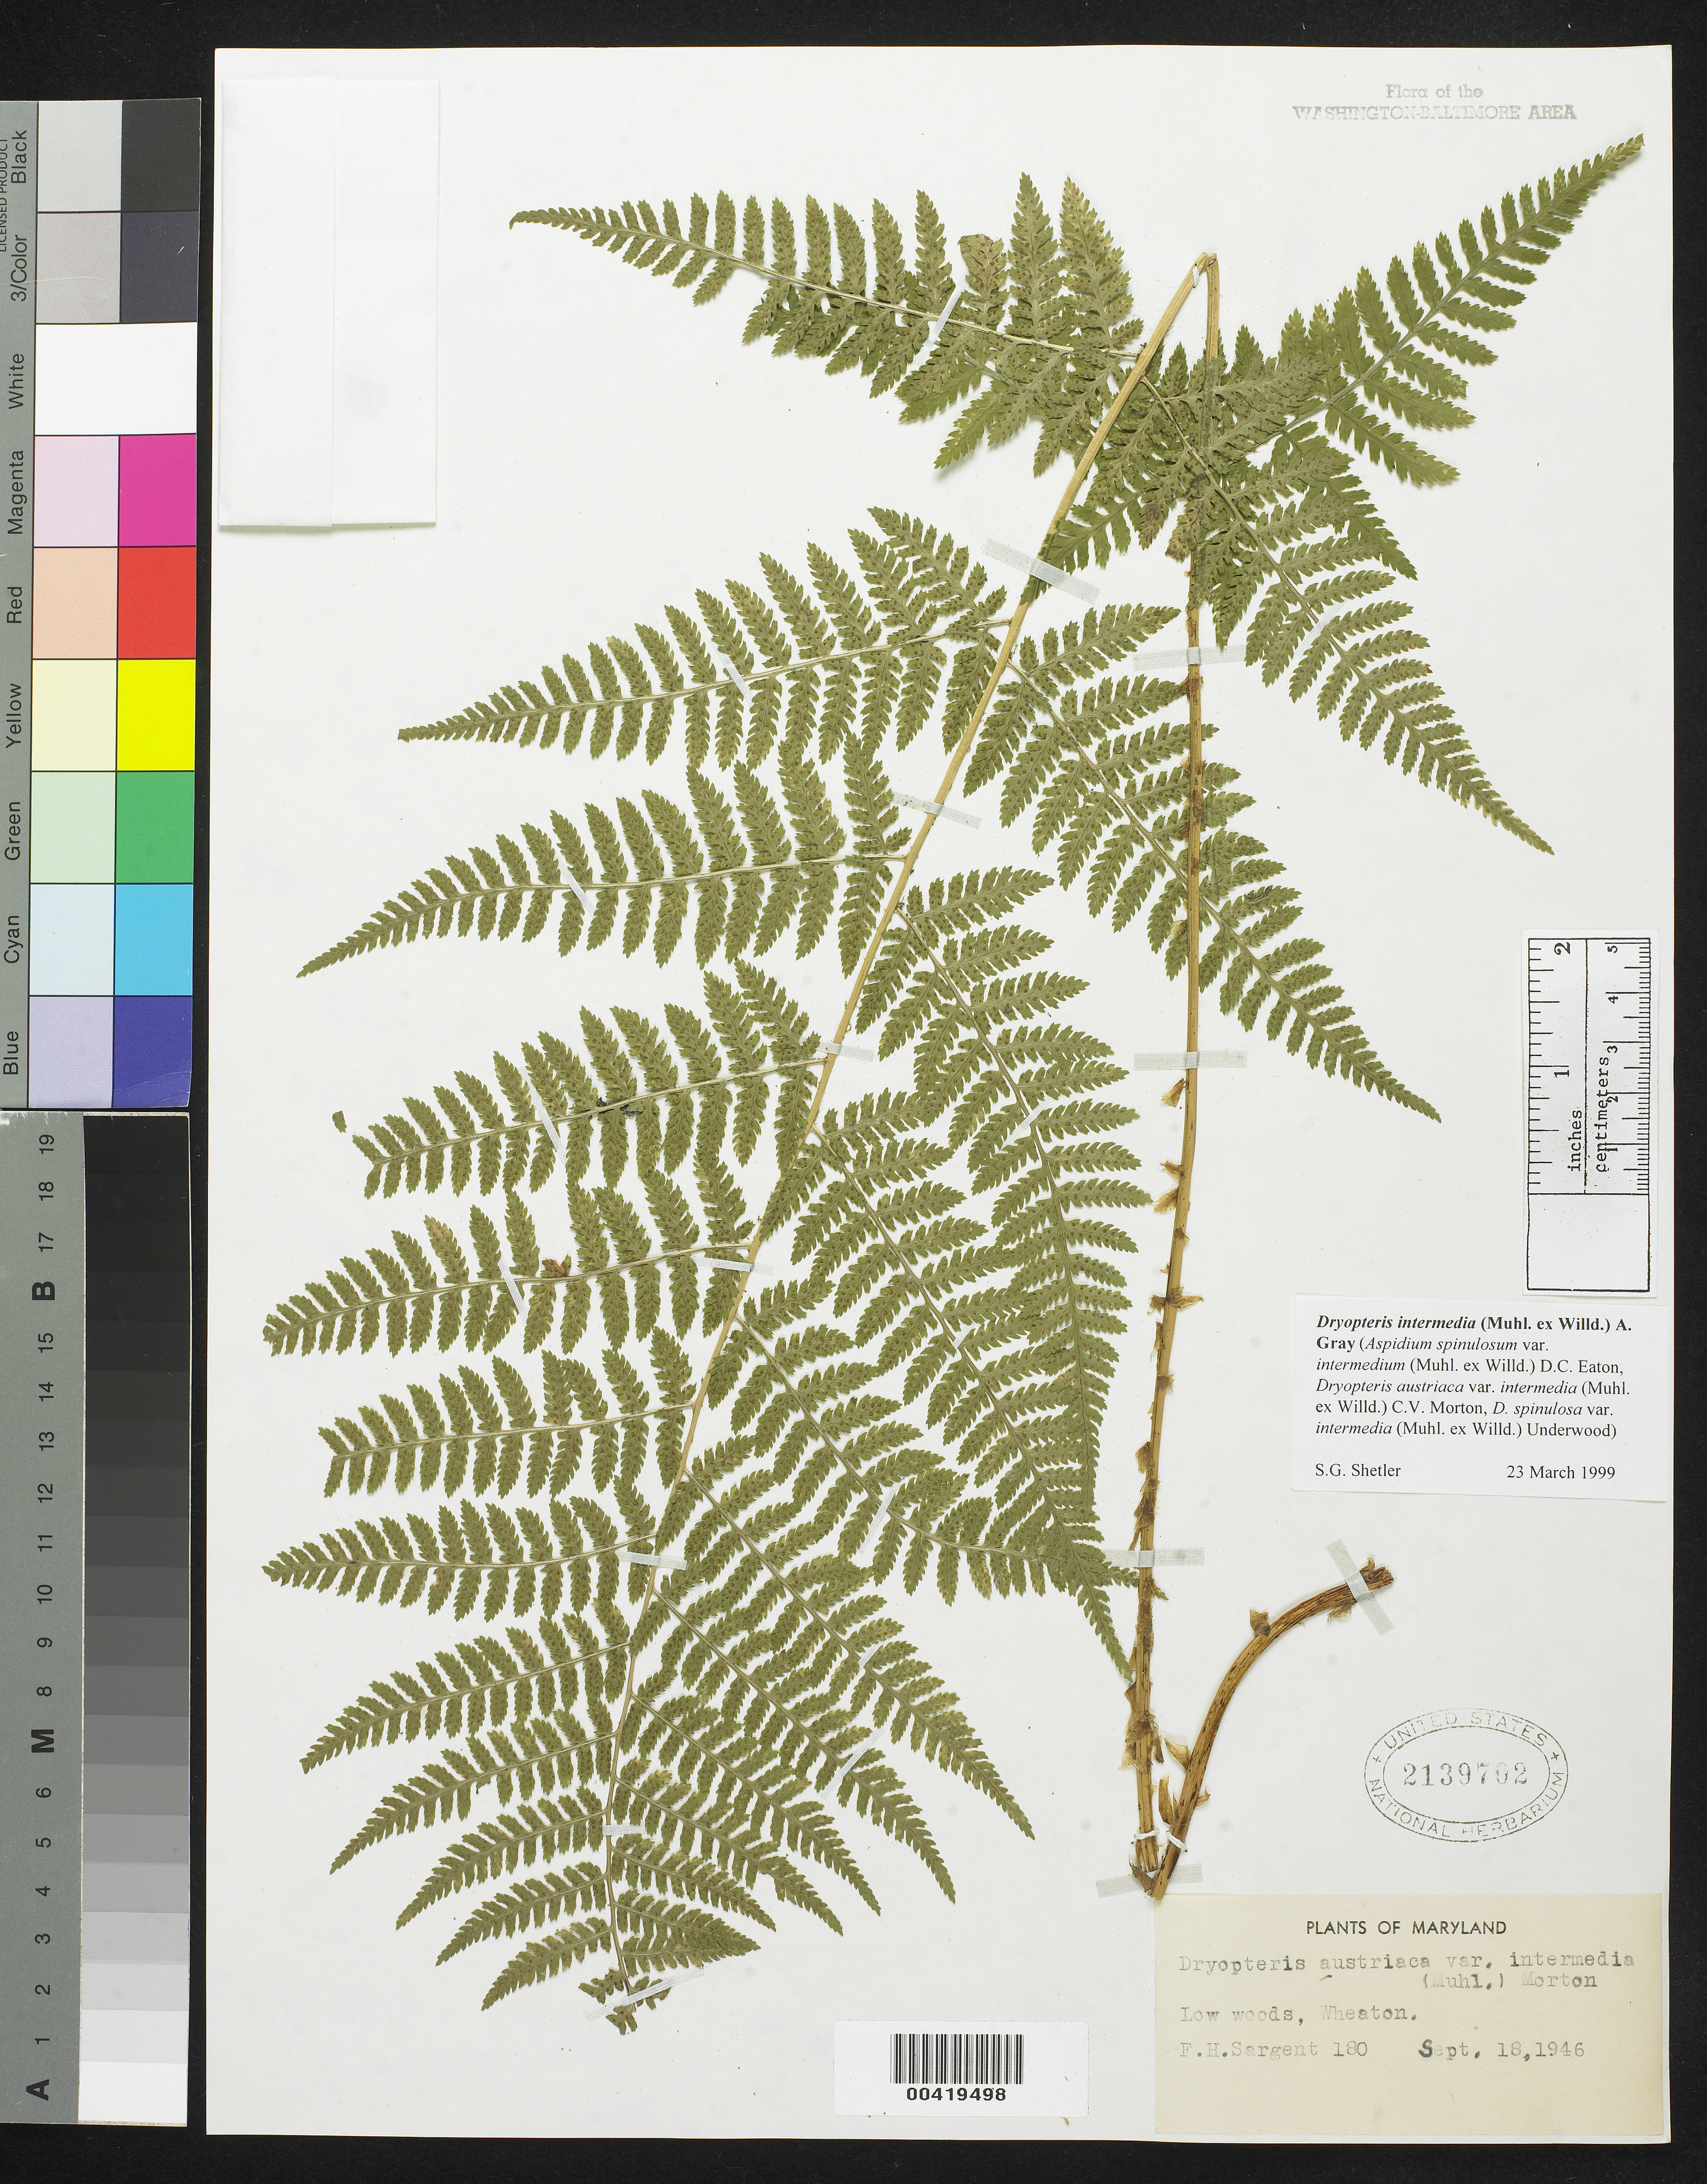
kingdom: Plantae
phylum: Tracheophyta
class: Polypodiopsida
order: Polypodiales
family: Dryopteridaceae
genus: Dryopteris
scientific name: Dryopteris intermedia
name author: (Muhl.) A. Gray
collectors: F. H. Sargent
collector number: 180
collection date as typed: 18 Sep 1946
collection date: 1946-09-18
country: United States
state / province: Maryland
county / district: Montgomery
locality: Wheaton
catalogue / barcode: US 2139702